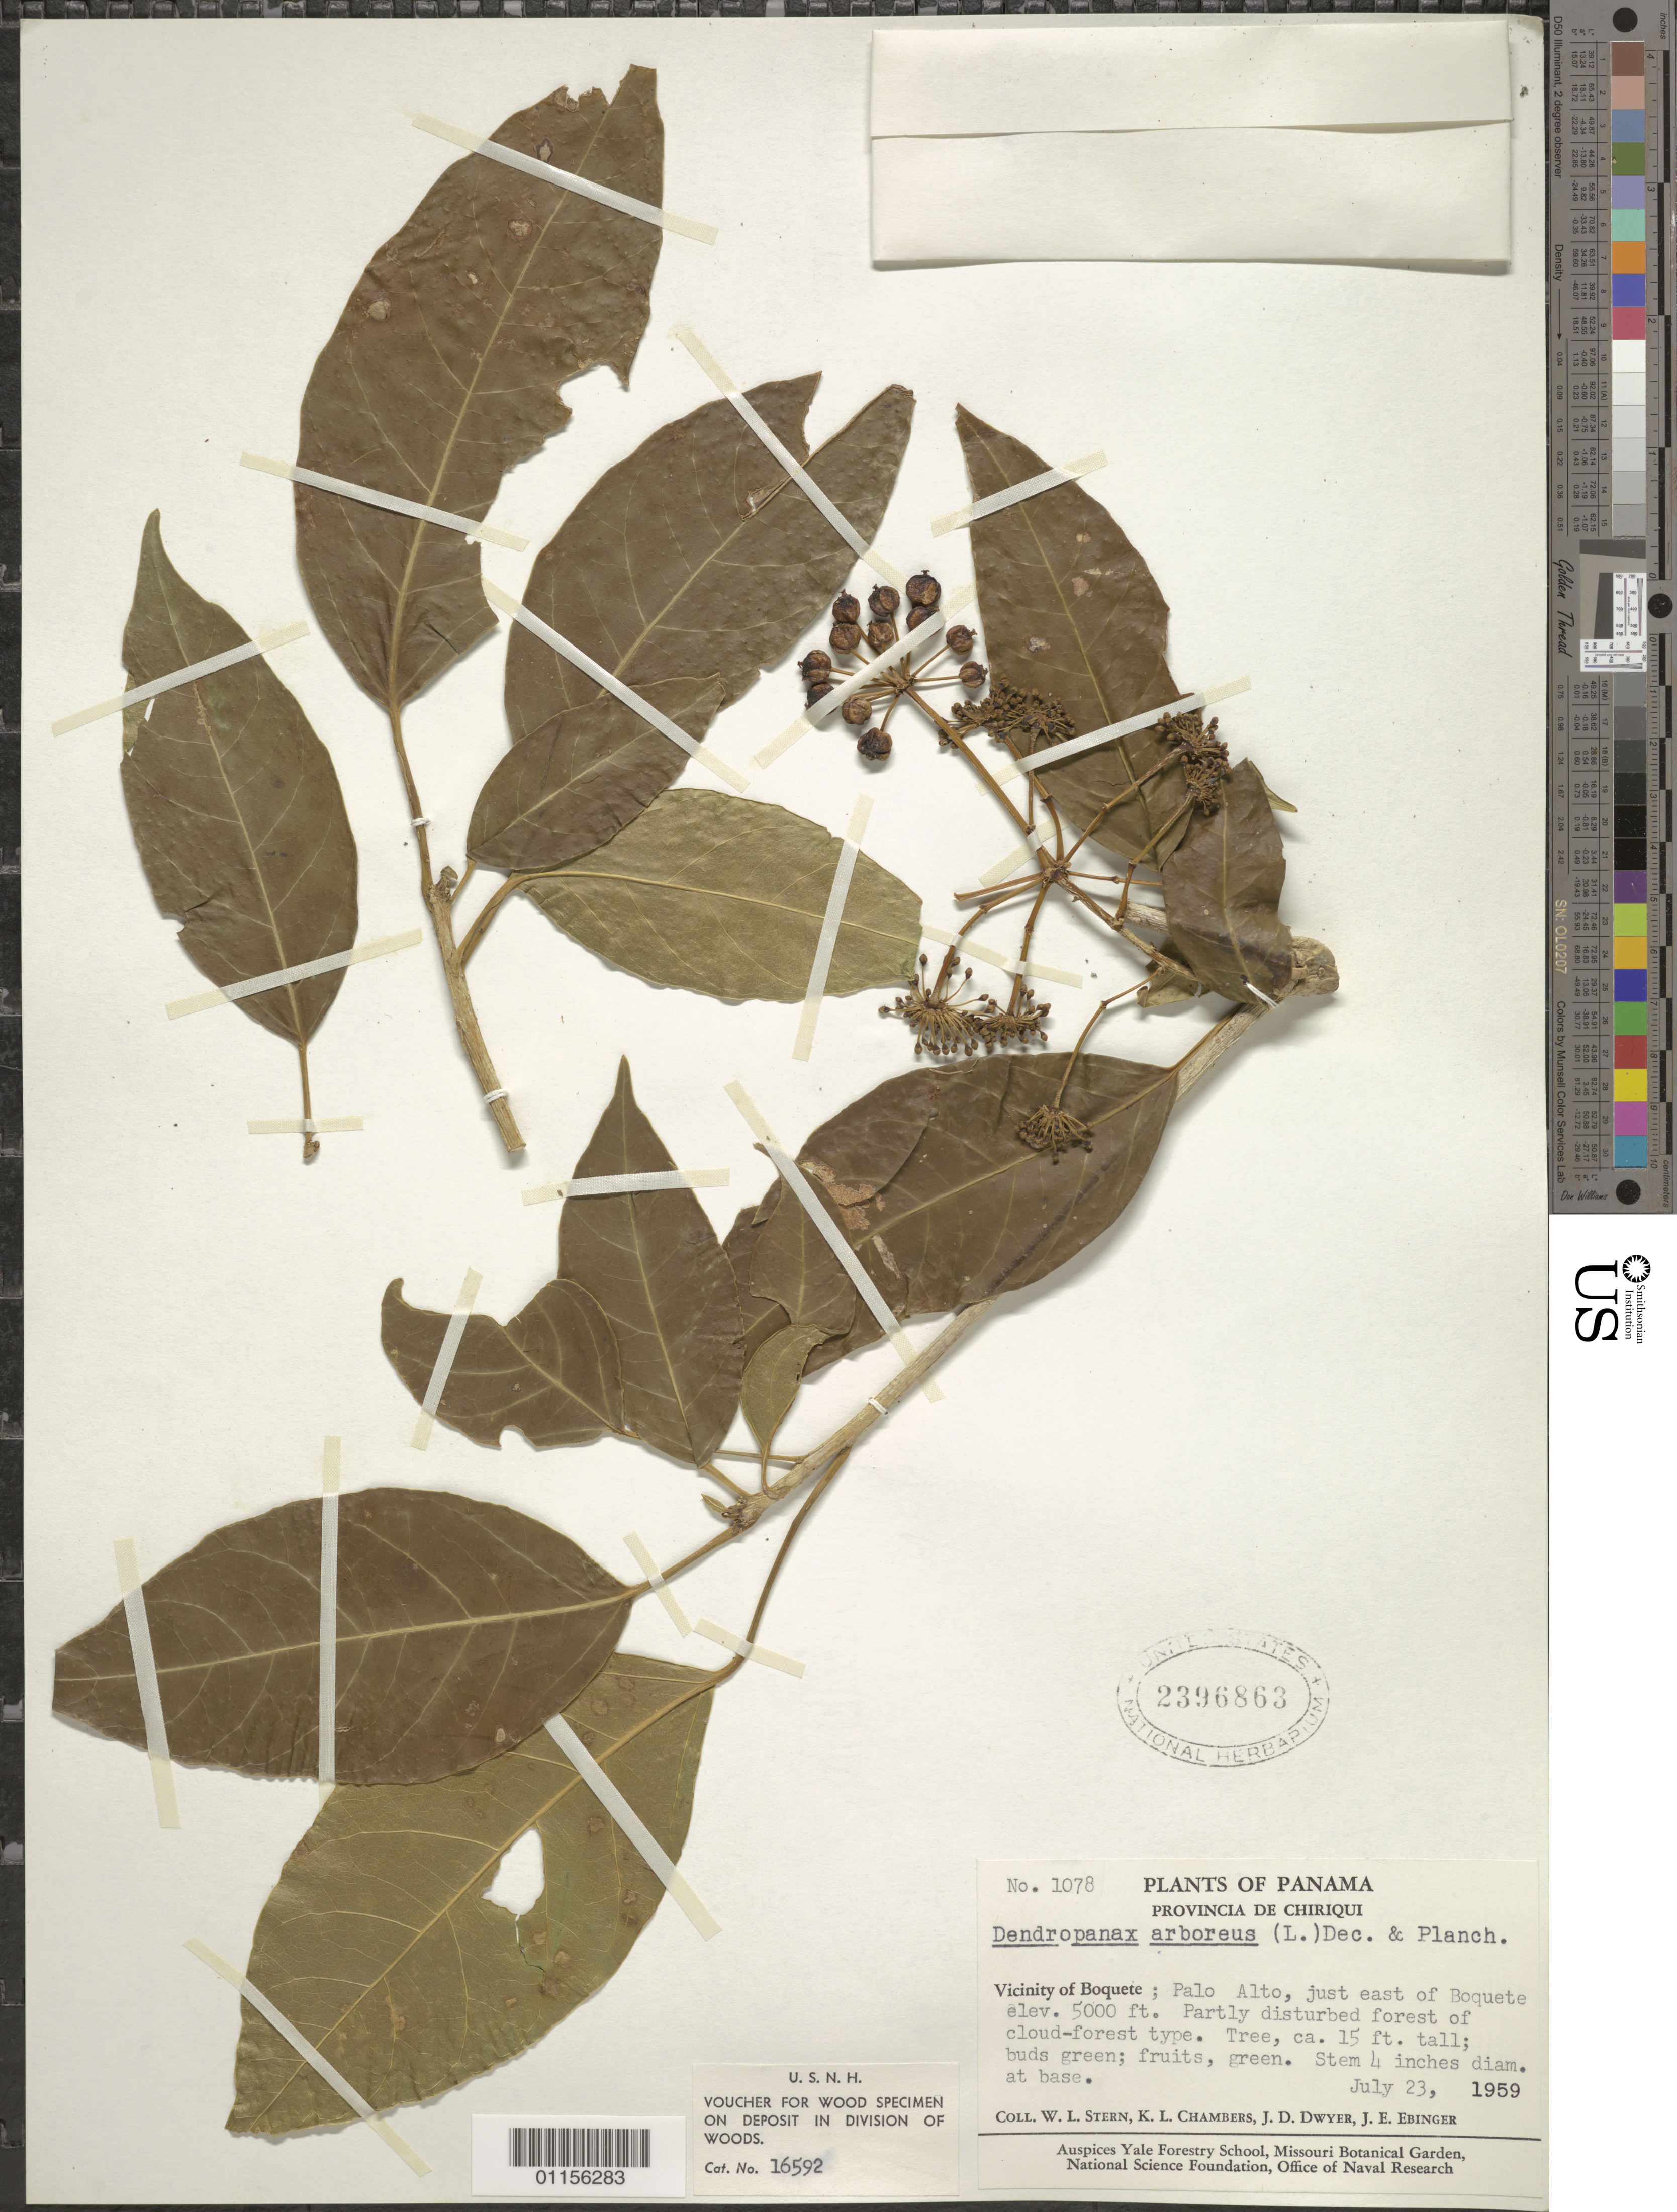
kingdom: Plantae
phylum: Tracheophyta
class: Magnoliopsida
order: Apiales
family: Araliaceae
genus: Dendropanax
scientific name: Dendropanax arboreus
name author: (L.) Decne. & Planch.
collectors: W. L. Stern, K. L. Chambers, J. D. Dwyer & J. Ebinger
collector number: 1078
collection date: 1959-07-23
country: Panama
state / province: Chiriquí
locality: Vicinity of Boquete; Palo Alto, just E of Boquete.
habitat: Partly disturbed forest of cloud-forest type. Tree.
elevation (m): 152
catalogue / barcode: US 2396863